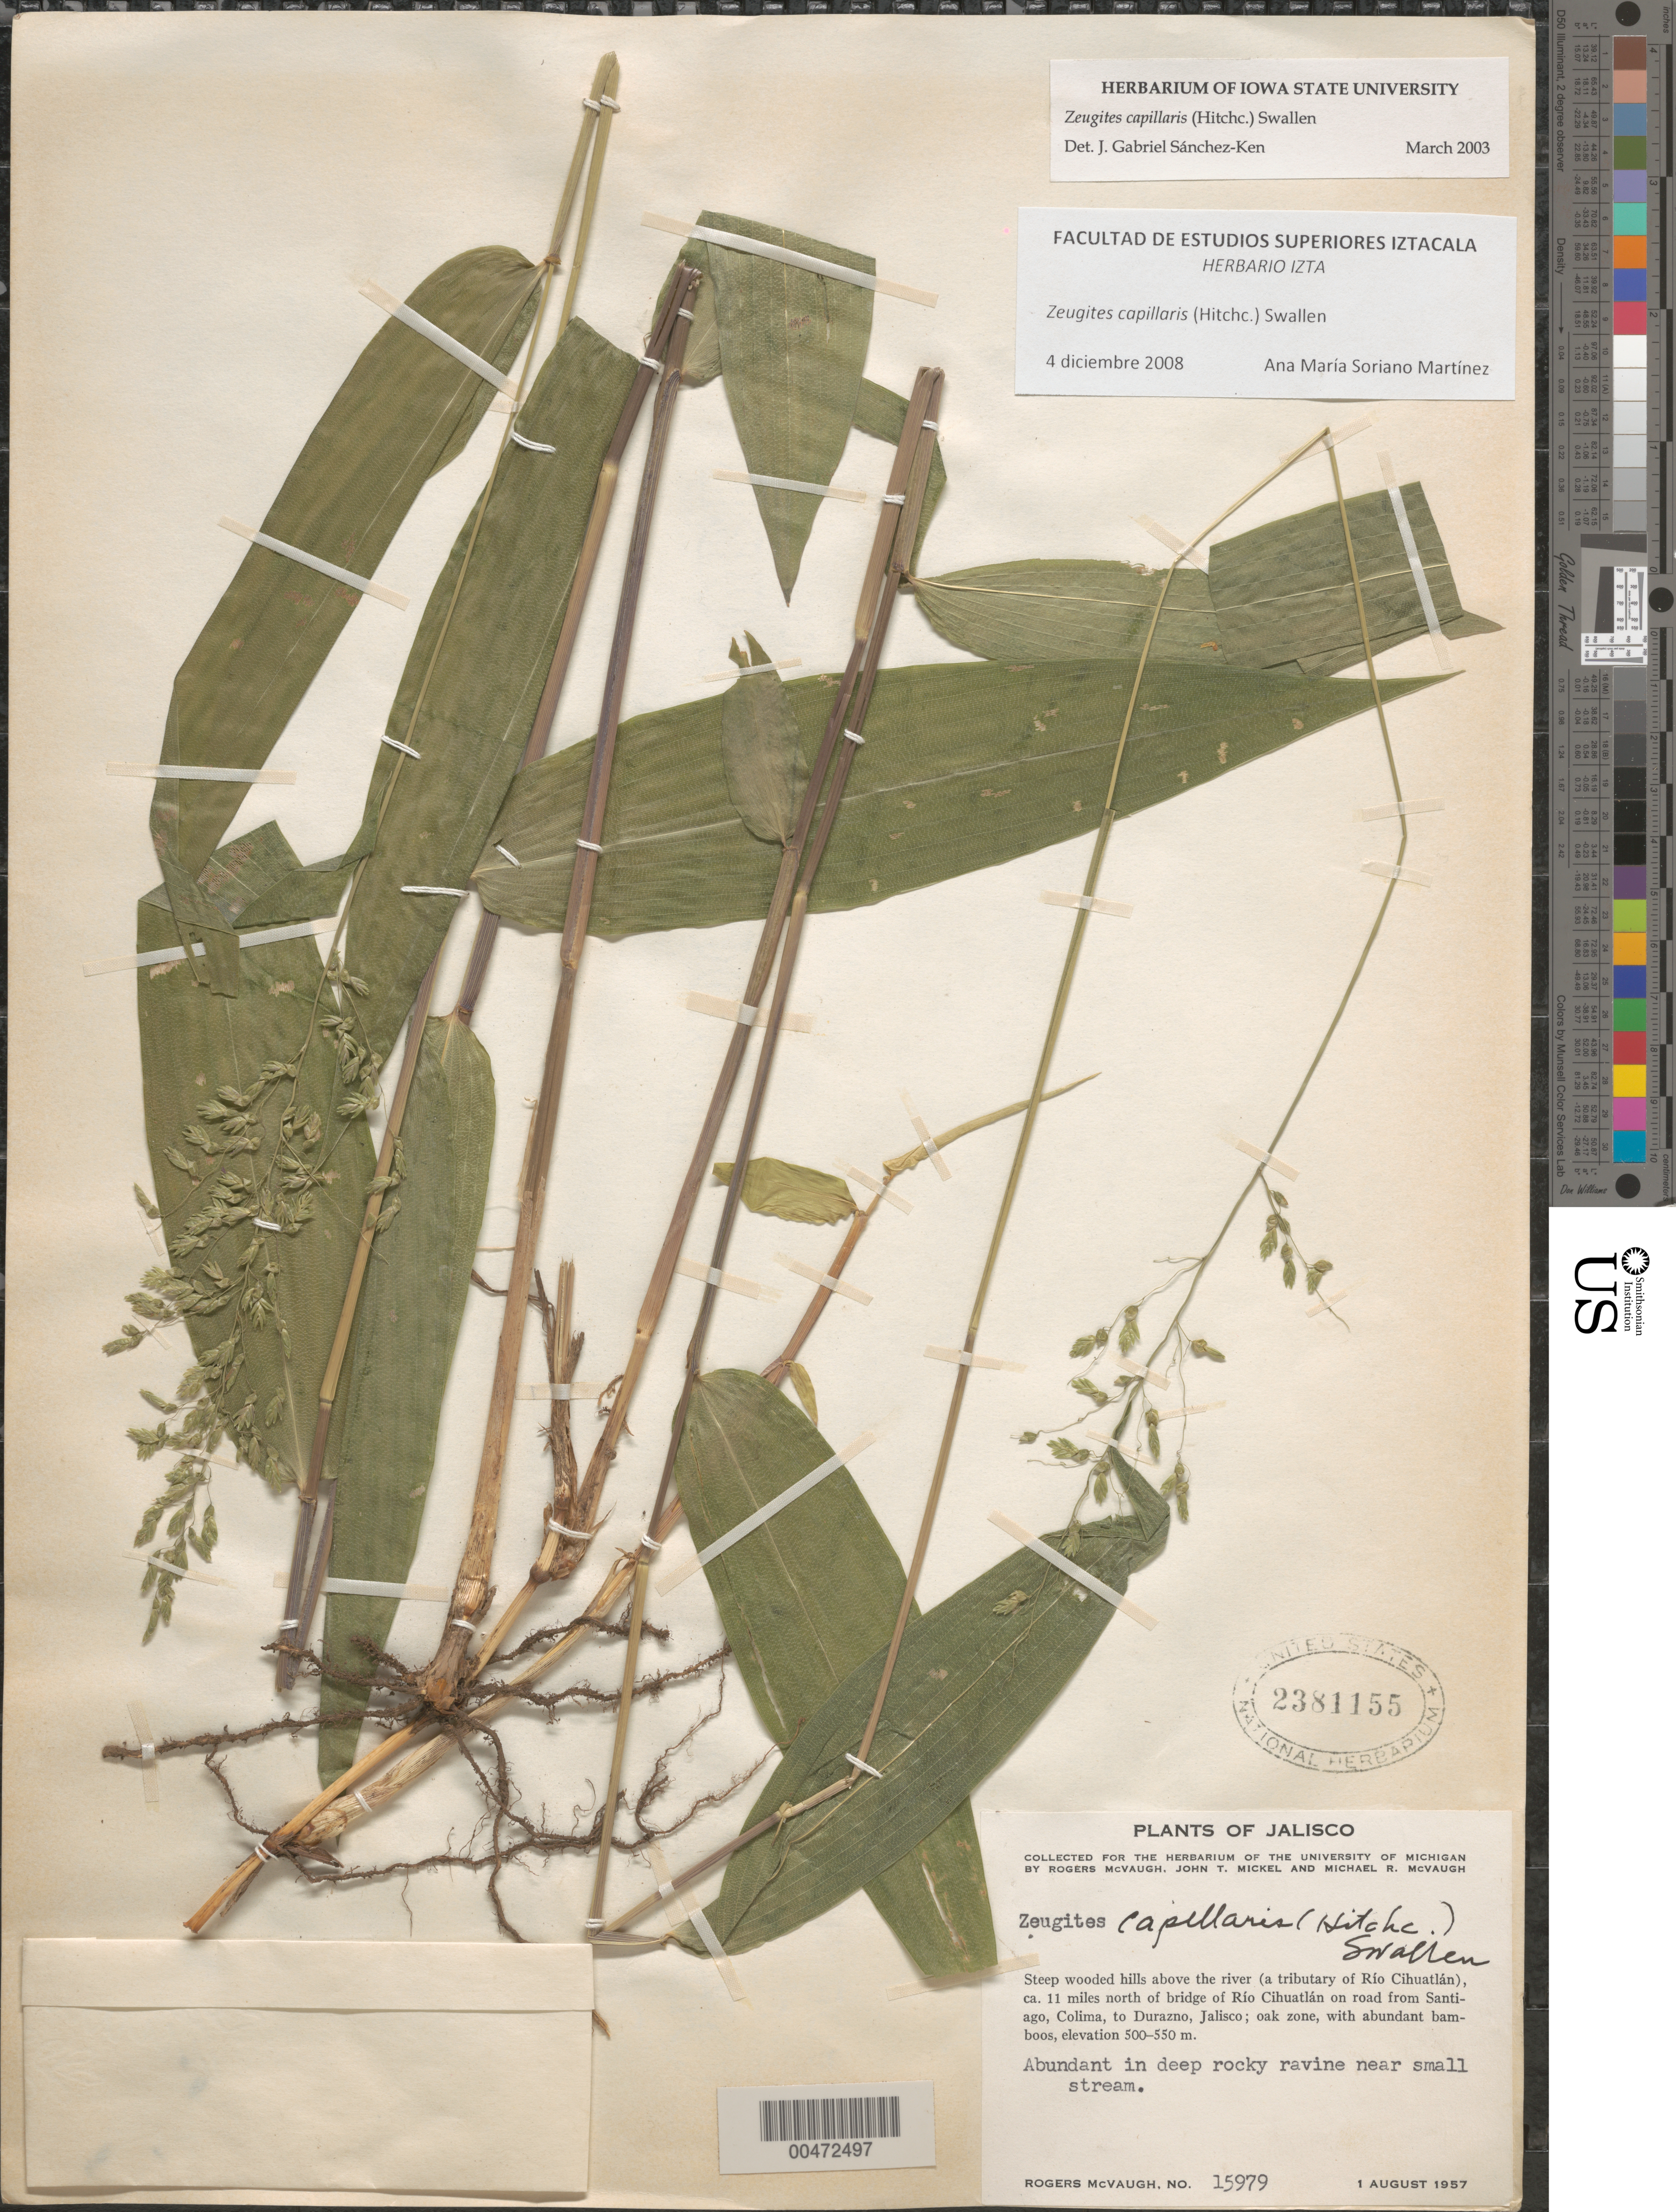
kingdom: Plantae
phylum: Tracheophyta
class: Liliopsida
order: Poales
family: Poaceae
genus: Zeugites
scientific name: Zeugites latifolius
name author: (E. Fourn.) Hemsl.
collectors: R. McVaugh, J. T. Mickel & M. R. McVaugh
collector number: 15979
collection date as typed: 1 Aug 1957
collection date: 1957-08-01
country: Mexico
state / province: Jalisco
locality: Above the river, a tributary of R¡o Cihuatlán, 11 mi N of bridge of R¡o Cihuatlán on rd from Santiago, Colima to Durazno, Jal...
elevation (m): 500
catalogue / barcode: US 2381155